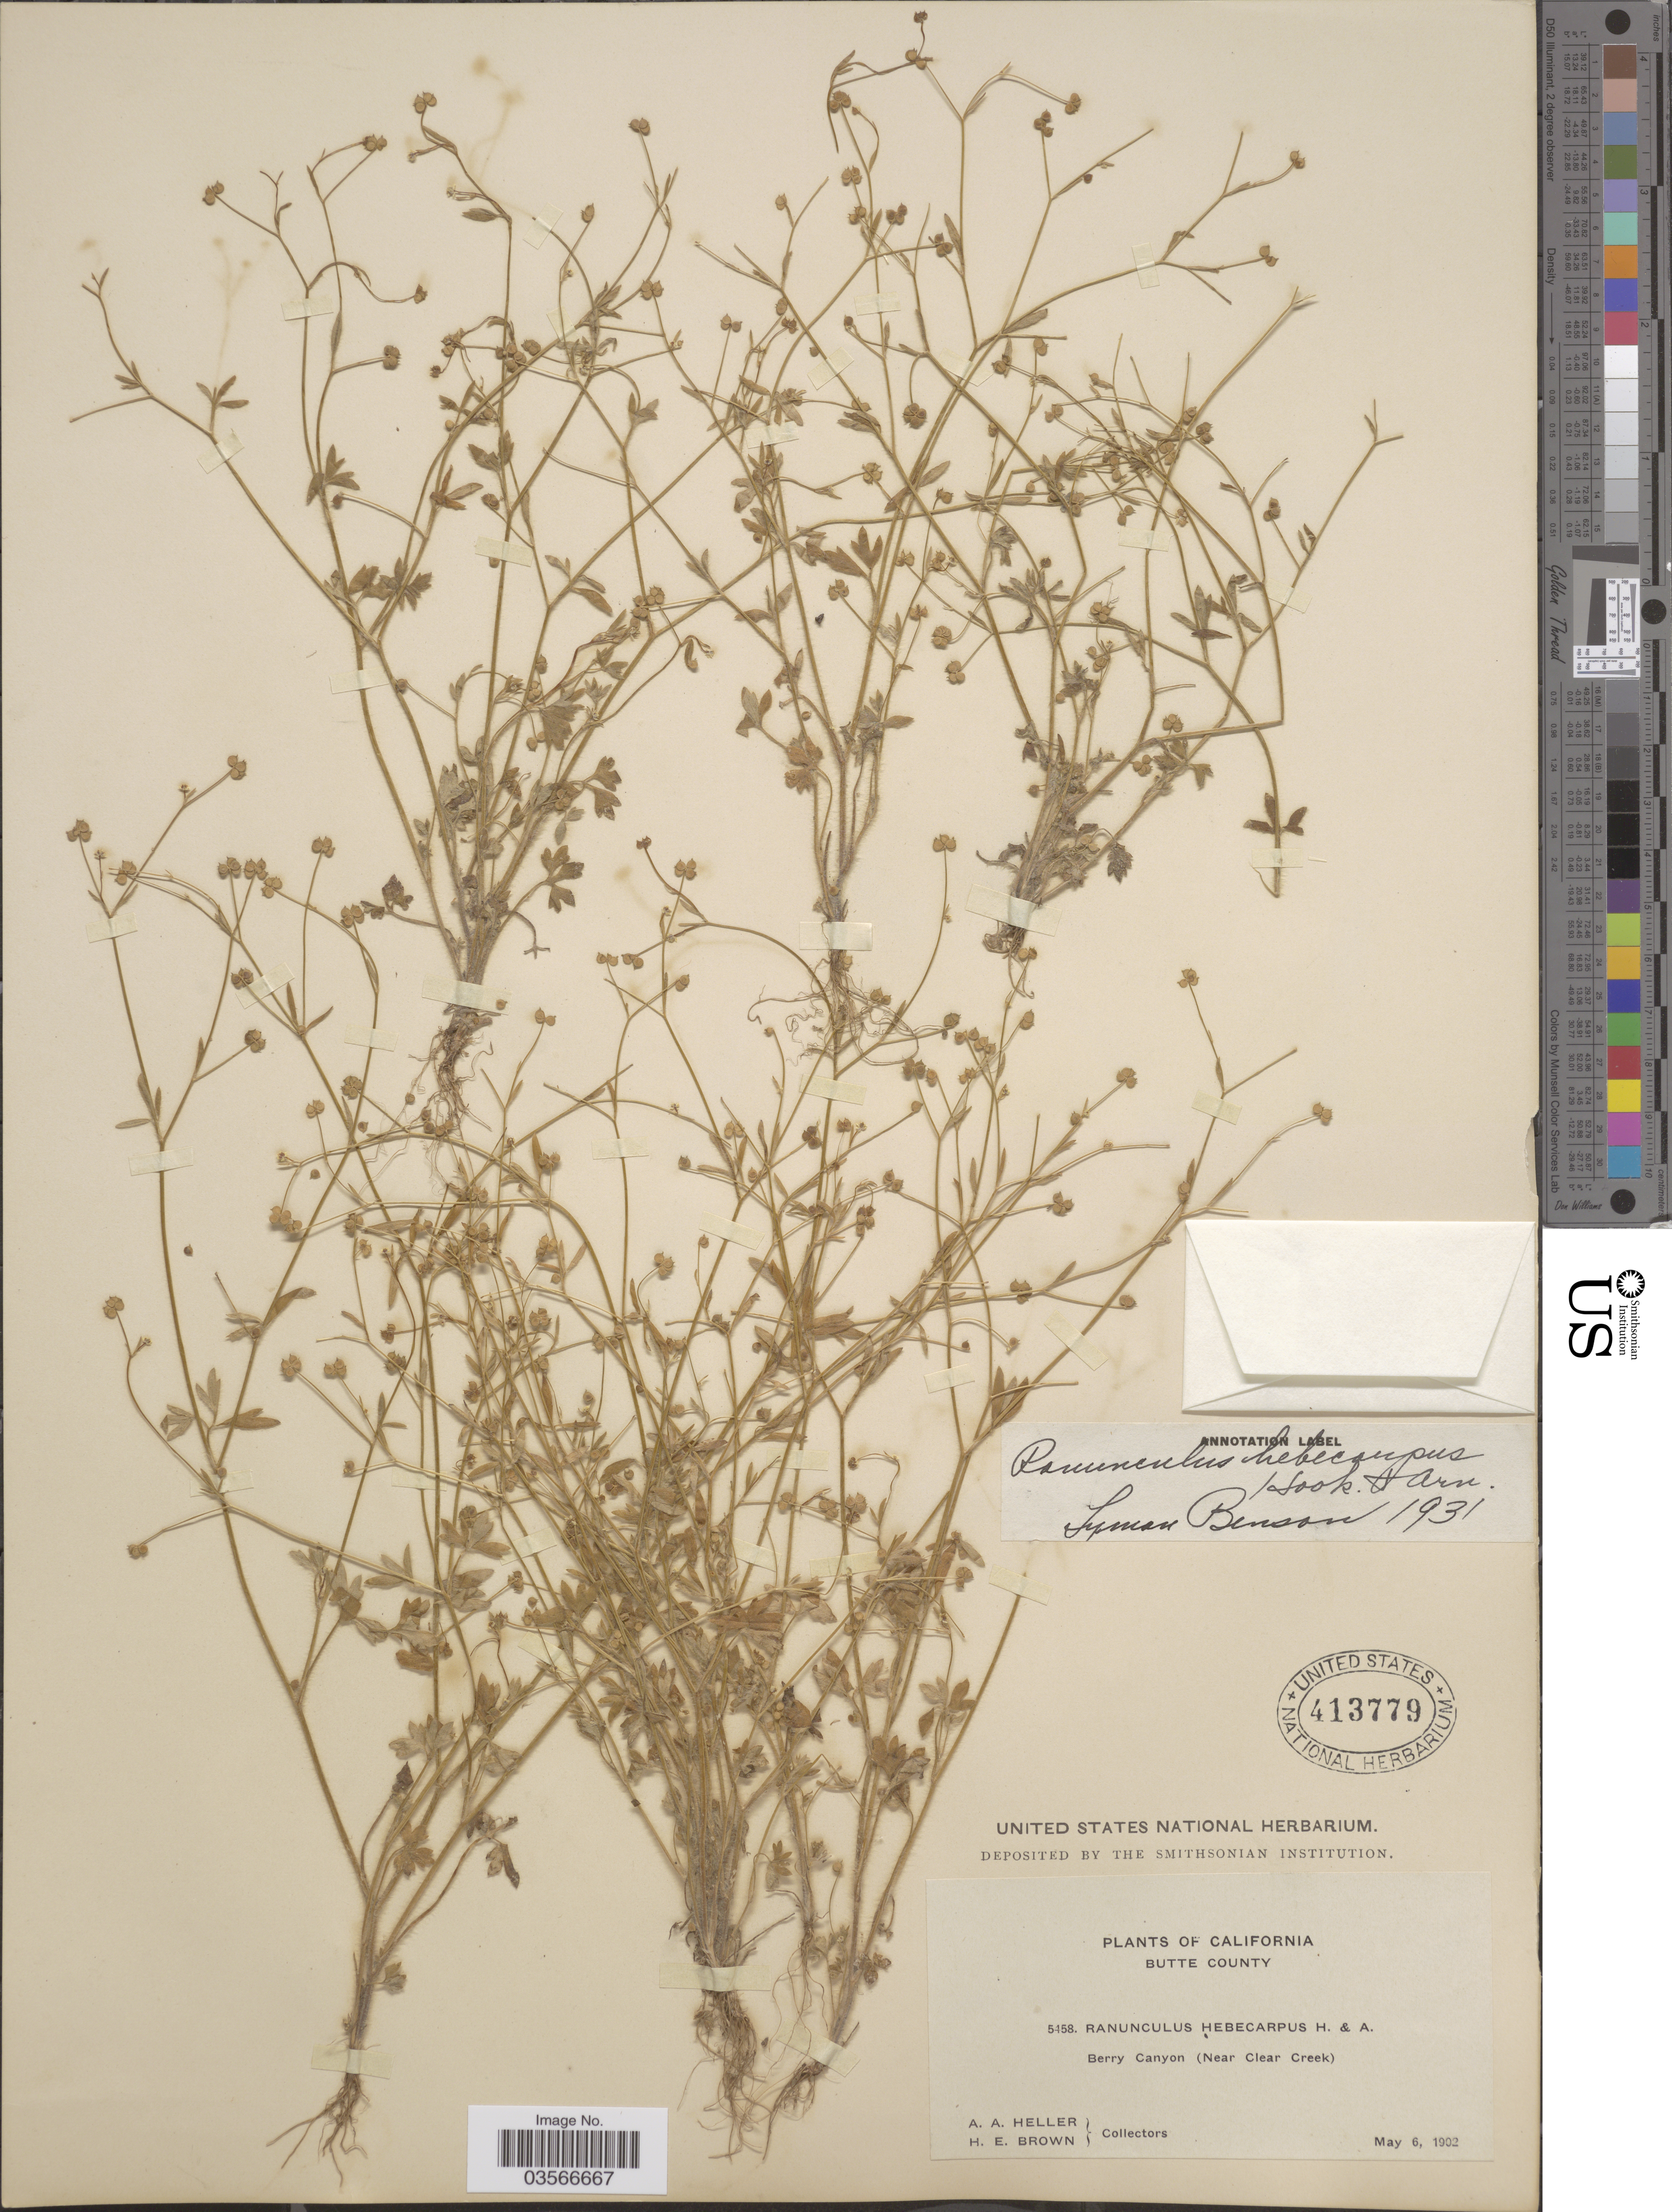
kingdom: Plantae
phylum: Tracheophyta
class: Magnoliopsida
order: Ranunculales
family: Ranunculaceae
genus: Ranunculus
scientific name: Ranunculus hebecarpus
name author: Hook. & Arn.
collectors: A. A. Heller & H. E. Brown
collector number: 5458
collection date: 1902-05-06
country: United States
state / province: California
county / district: Butte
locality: Butte County. Berry Canyon (Near Clear Creek).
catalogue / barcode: US 413779